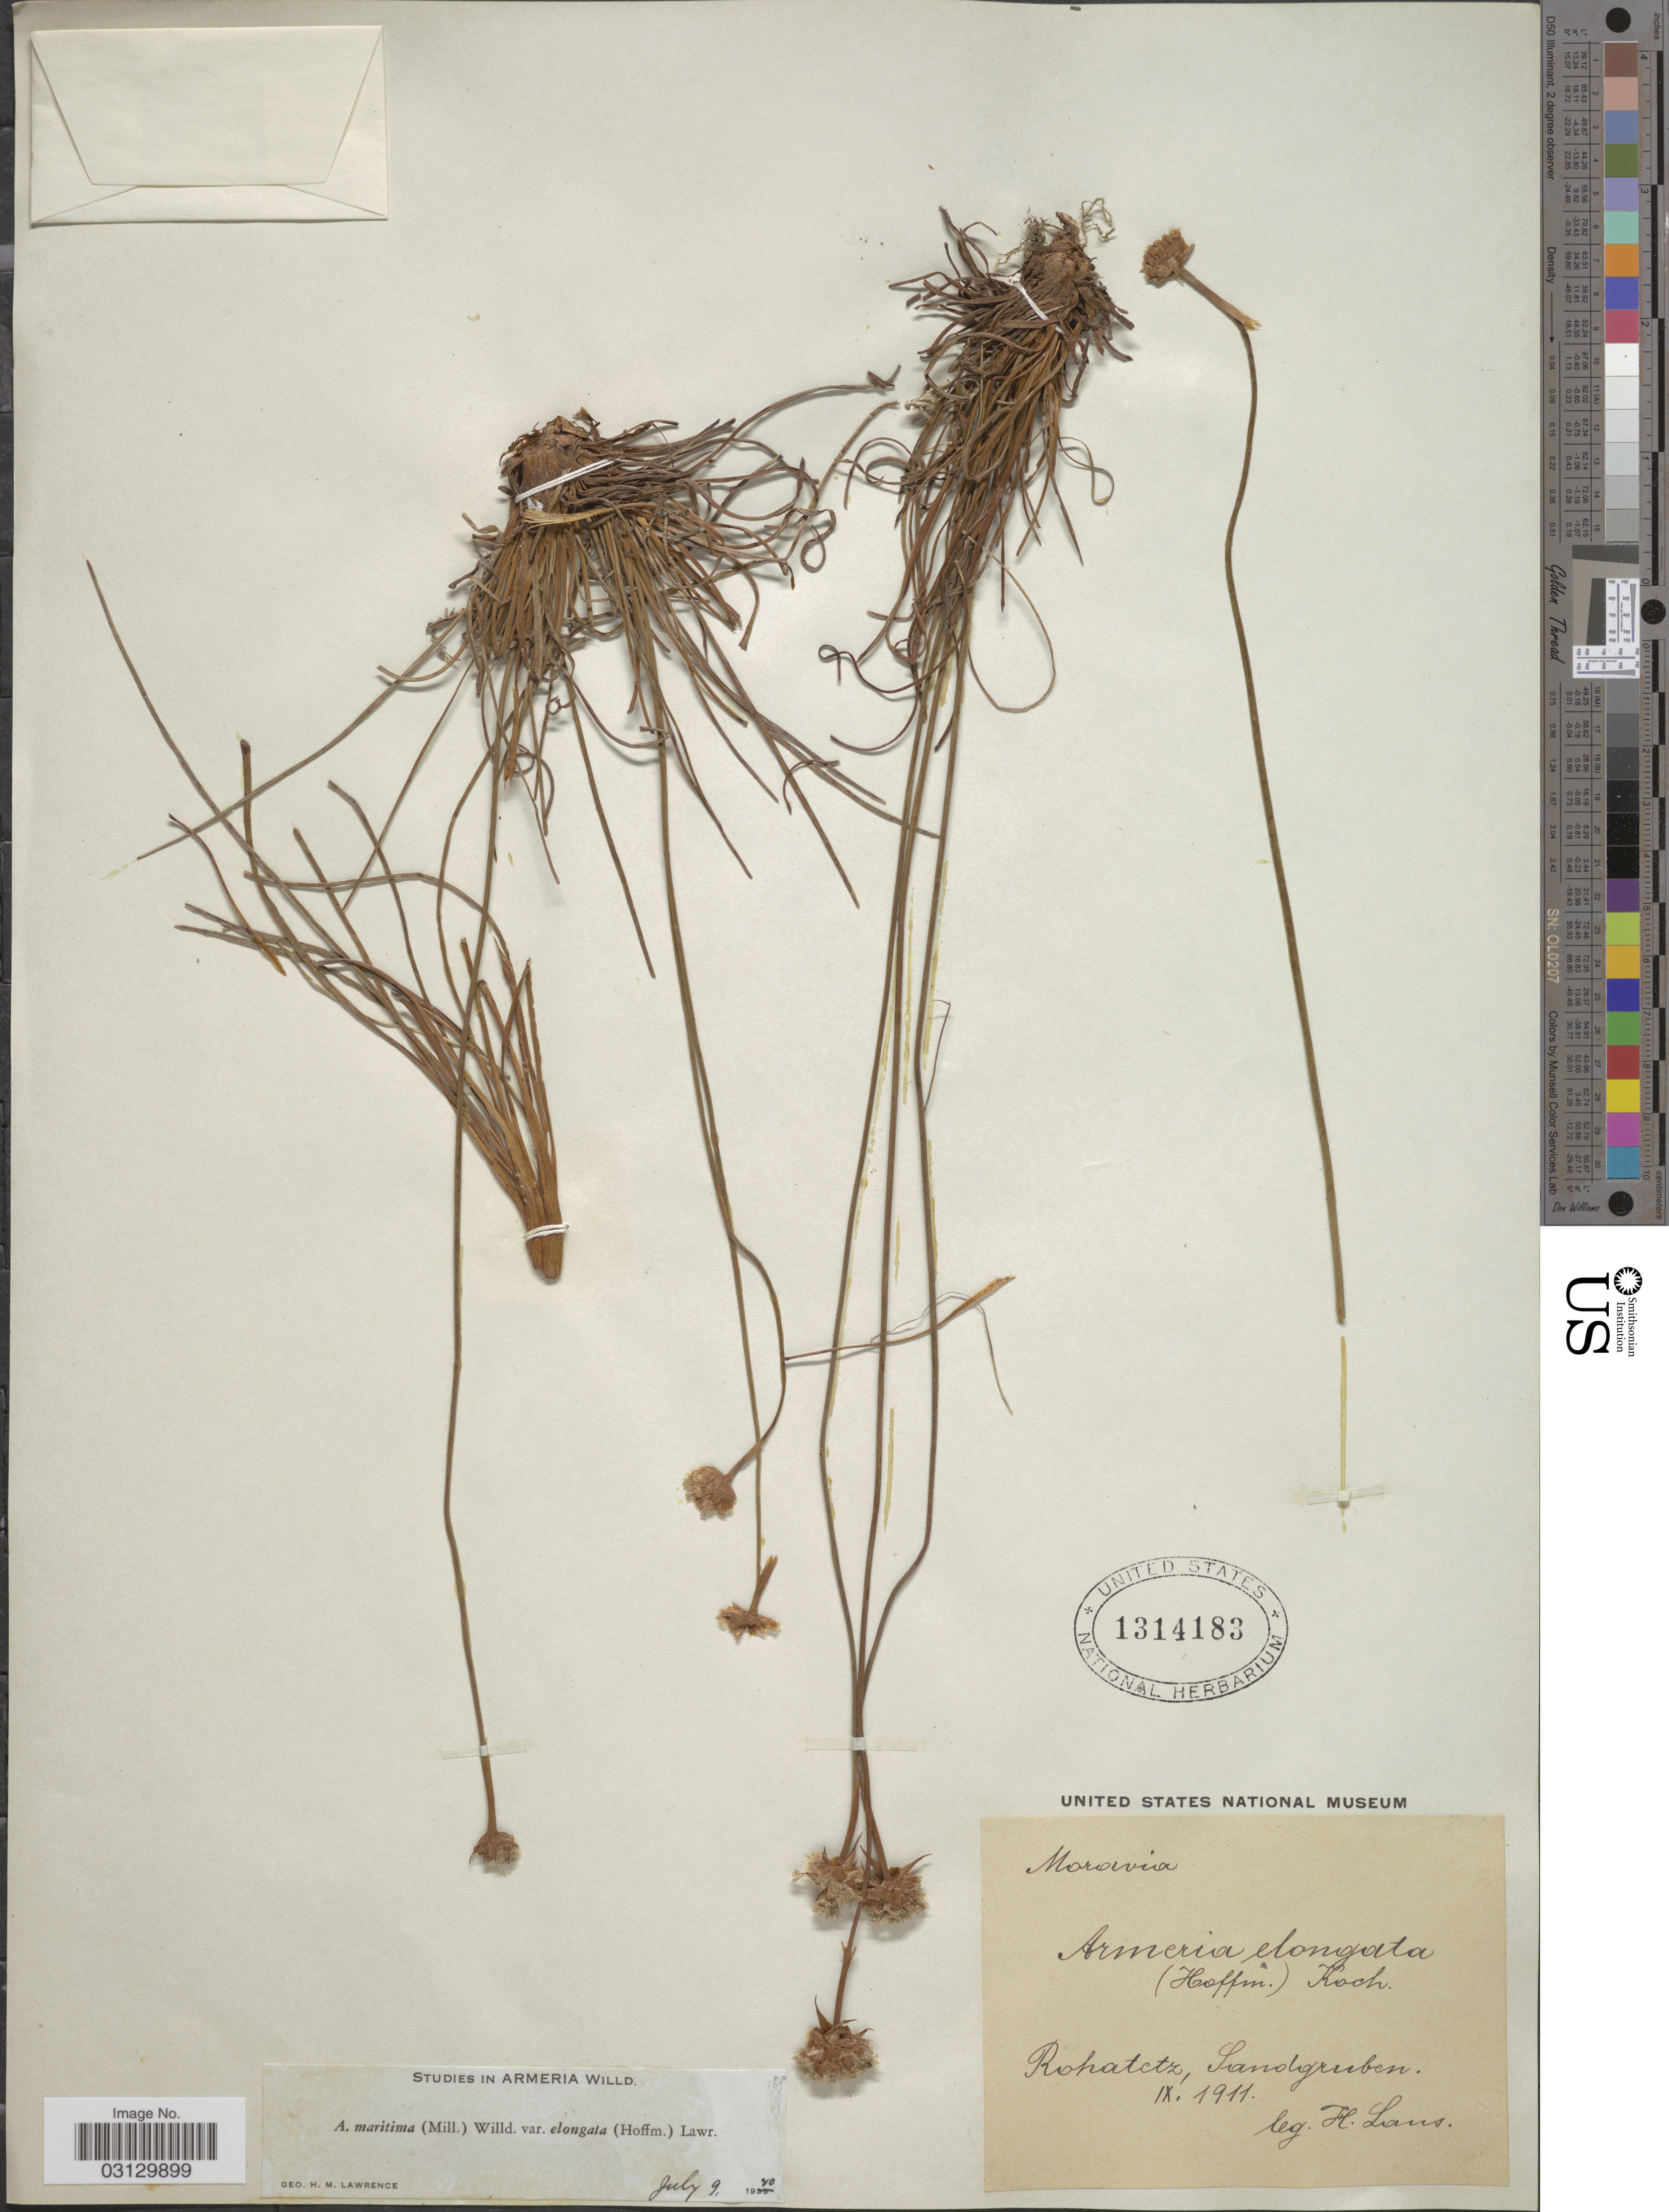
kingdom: Plantae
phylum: Tracheophyta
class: Magnoliopsida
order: Caryophyllales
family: Plumbaginaceae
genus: Armeria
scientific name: Armeria maritima subsp. elongata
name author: (Hoffm.) Bonnier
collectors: H. Lans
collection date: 1911-09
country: Czechia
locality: Moravia. Rohatetz, Sandruben.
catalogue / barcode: US 1314183